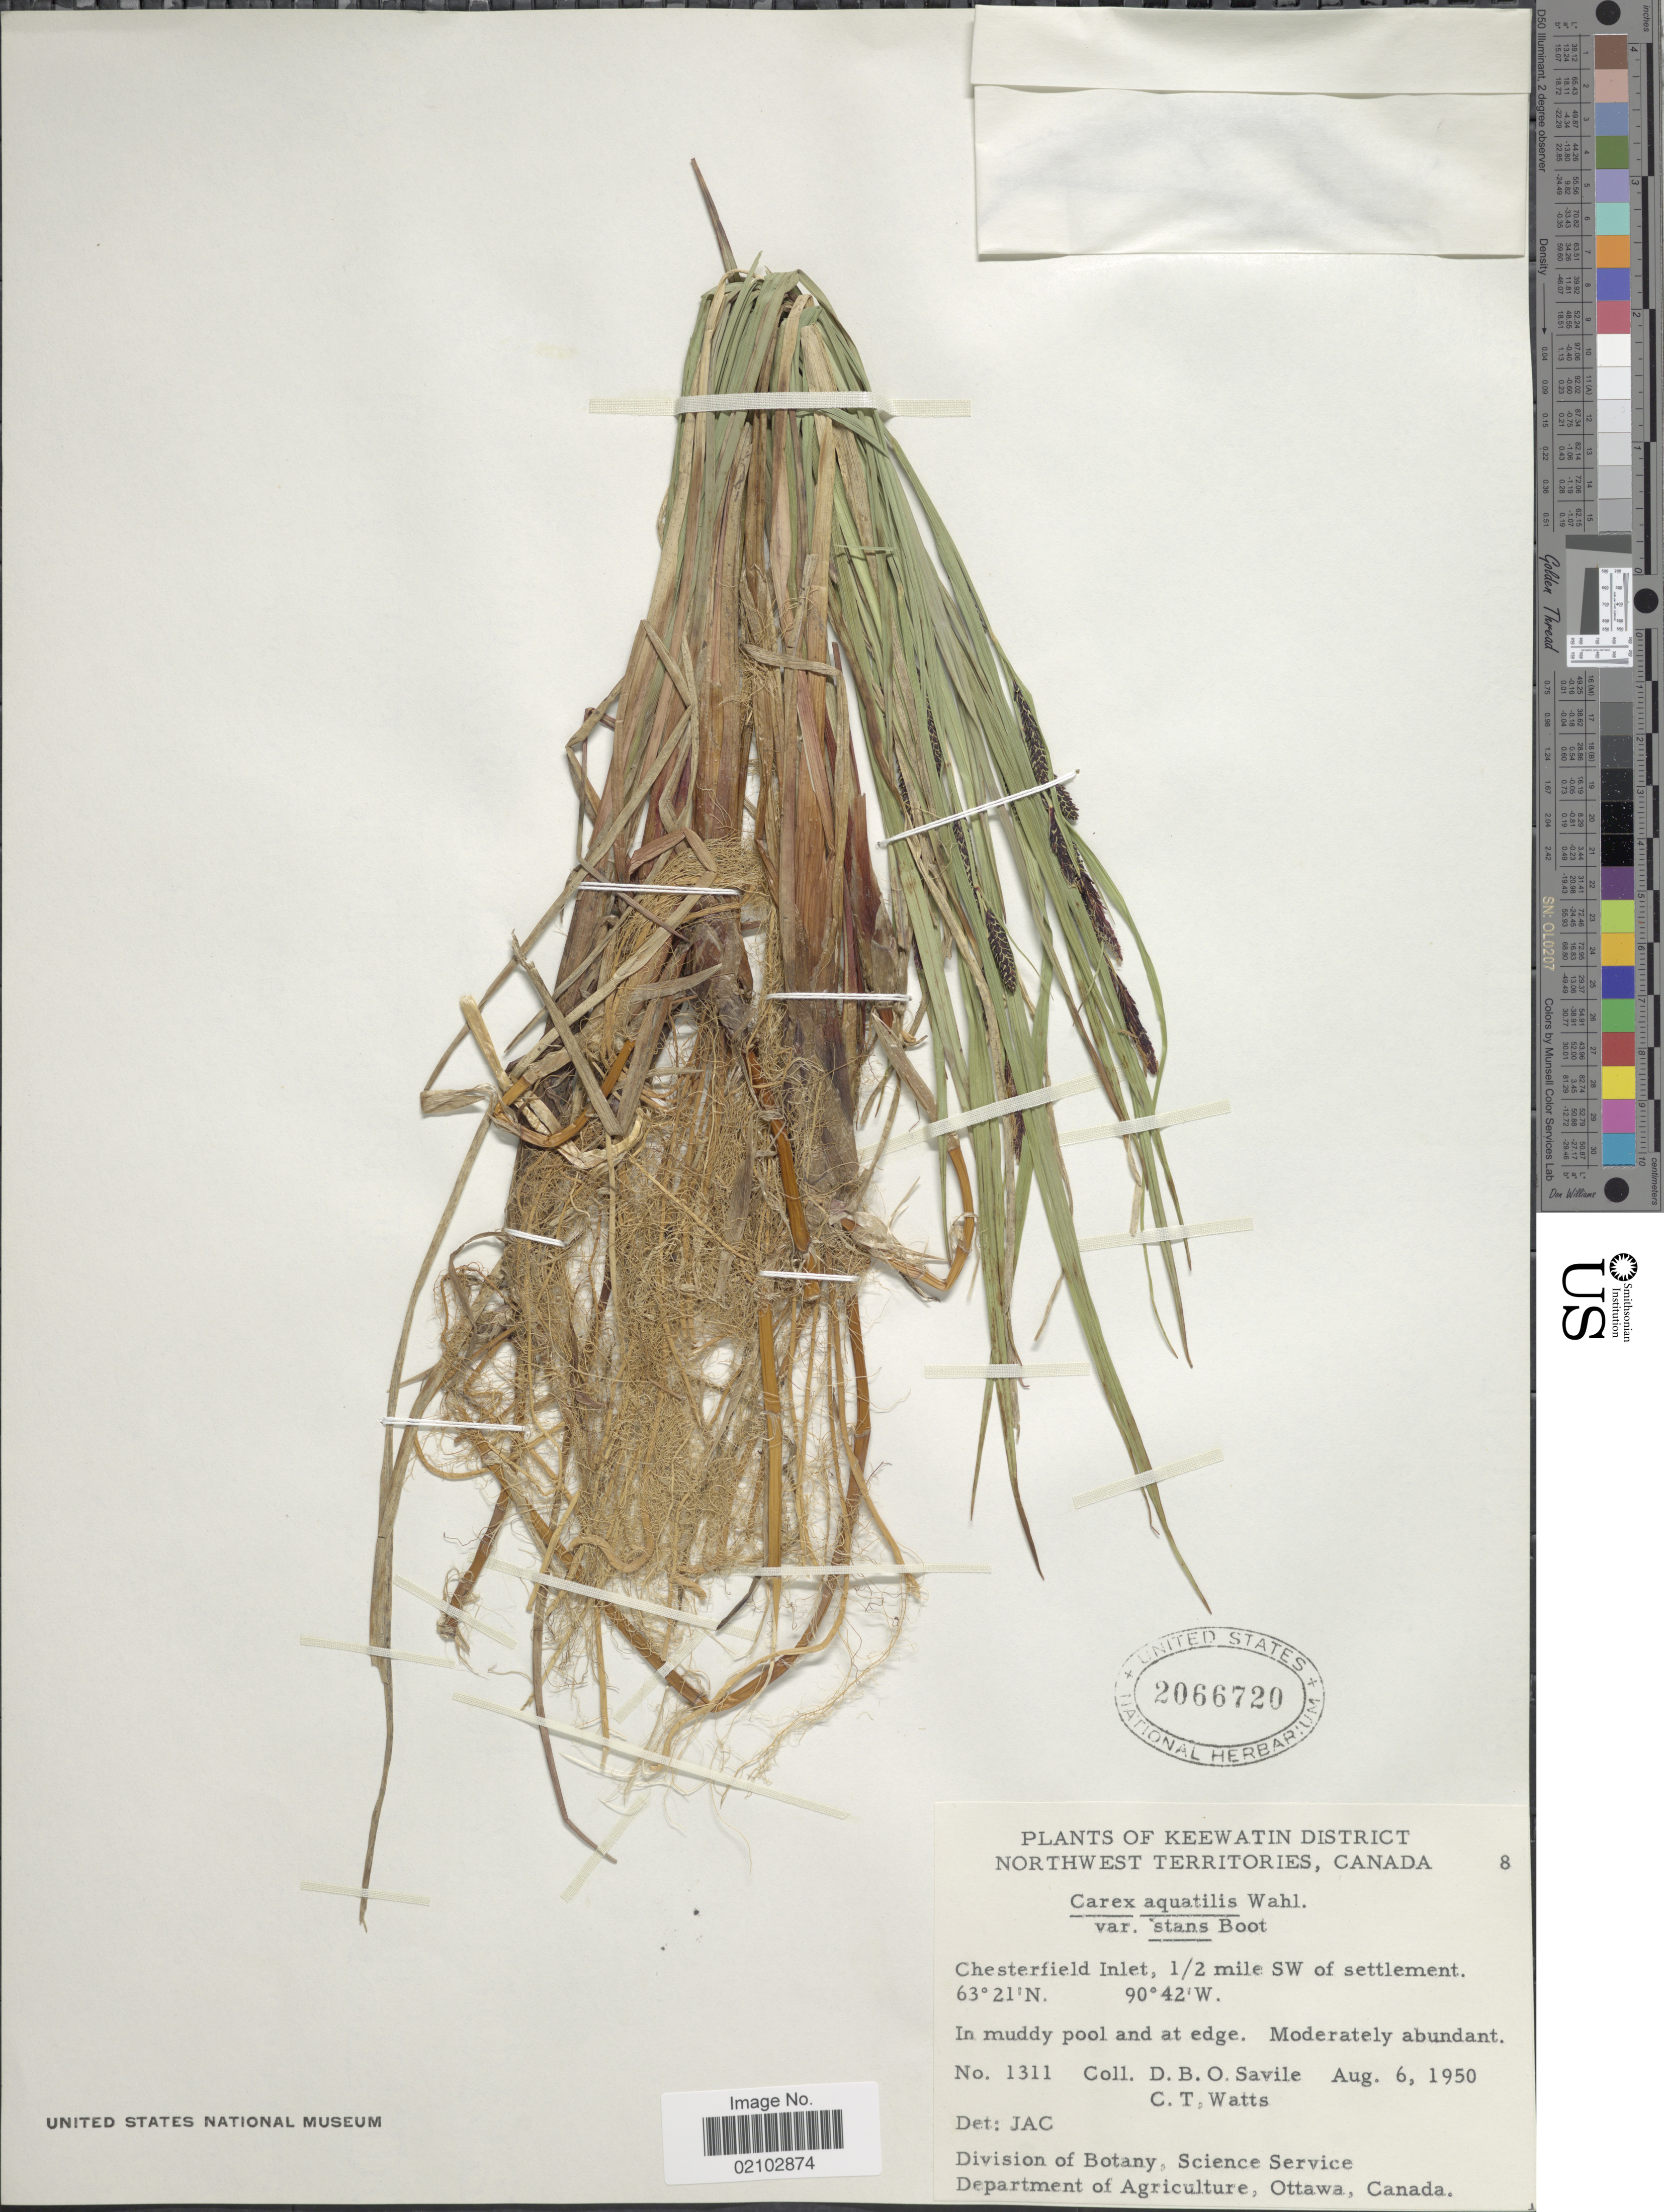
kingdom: Plantae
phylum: Tracheophyta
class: Liliopsida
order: Poales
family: Cyperaceae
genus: Carex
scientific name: Carex aquatilis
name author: Wahlenb.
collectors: D. Savile & C. Watts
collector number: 1311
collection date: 1950-08-06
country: Canada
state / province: Northwest Territories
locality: Keewatin District, Chester Inlet, 1/2 mile SW of settlement, in muddy pool and at edge.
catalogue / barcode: US 2066720